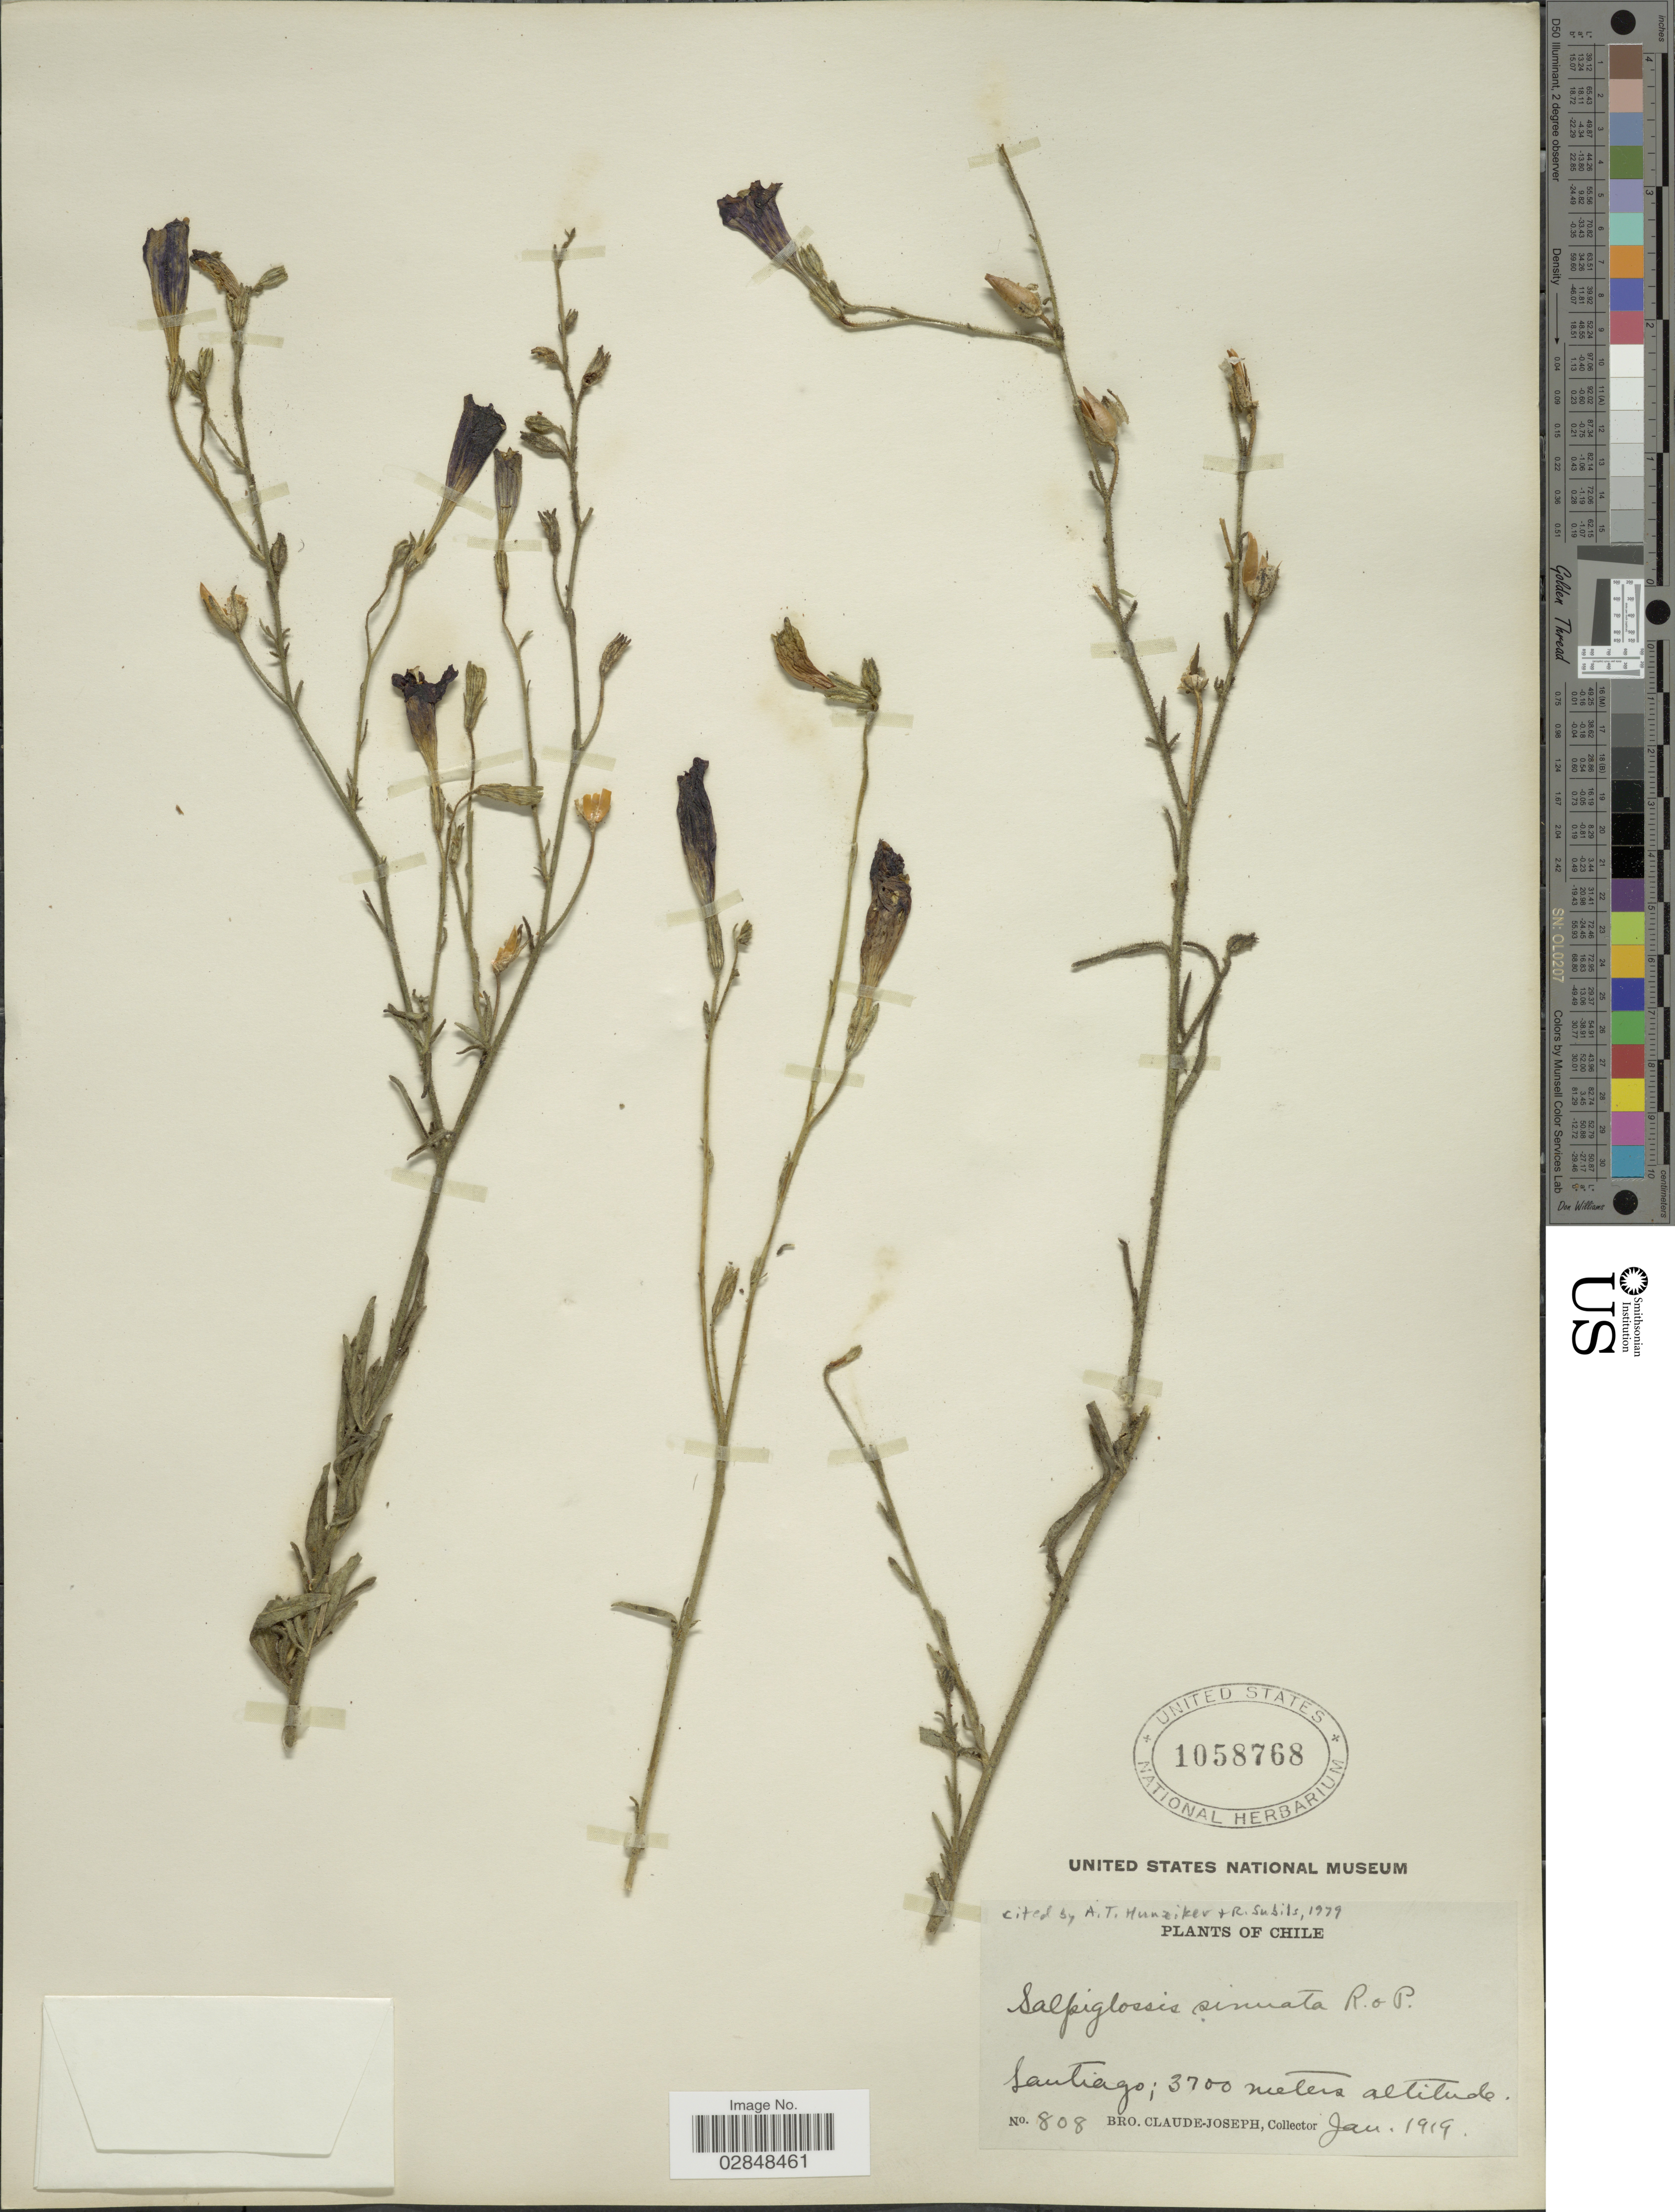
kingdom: Plantae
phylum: Tracheophyta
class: Magnoliopsida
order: Solanales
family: Solanaceae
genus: Salpiglossis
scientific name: Salpiglossis sinuata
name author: Ruiz & Pav.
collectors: Bro. Claude-Joseph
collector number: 808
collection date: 1919-01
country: Chile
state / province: Región Metropolitana (RM)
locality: Santiago.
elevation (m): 3700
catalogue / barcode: US 1058768